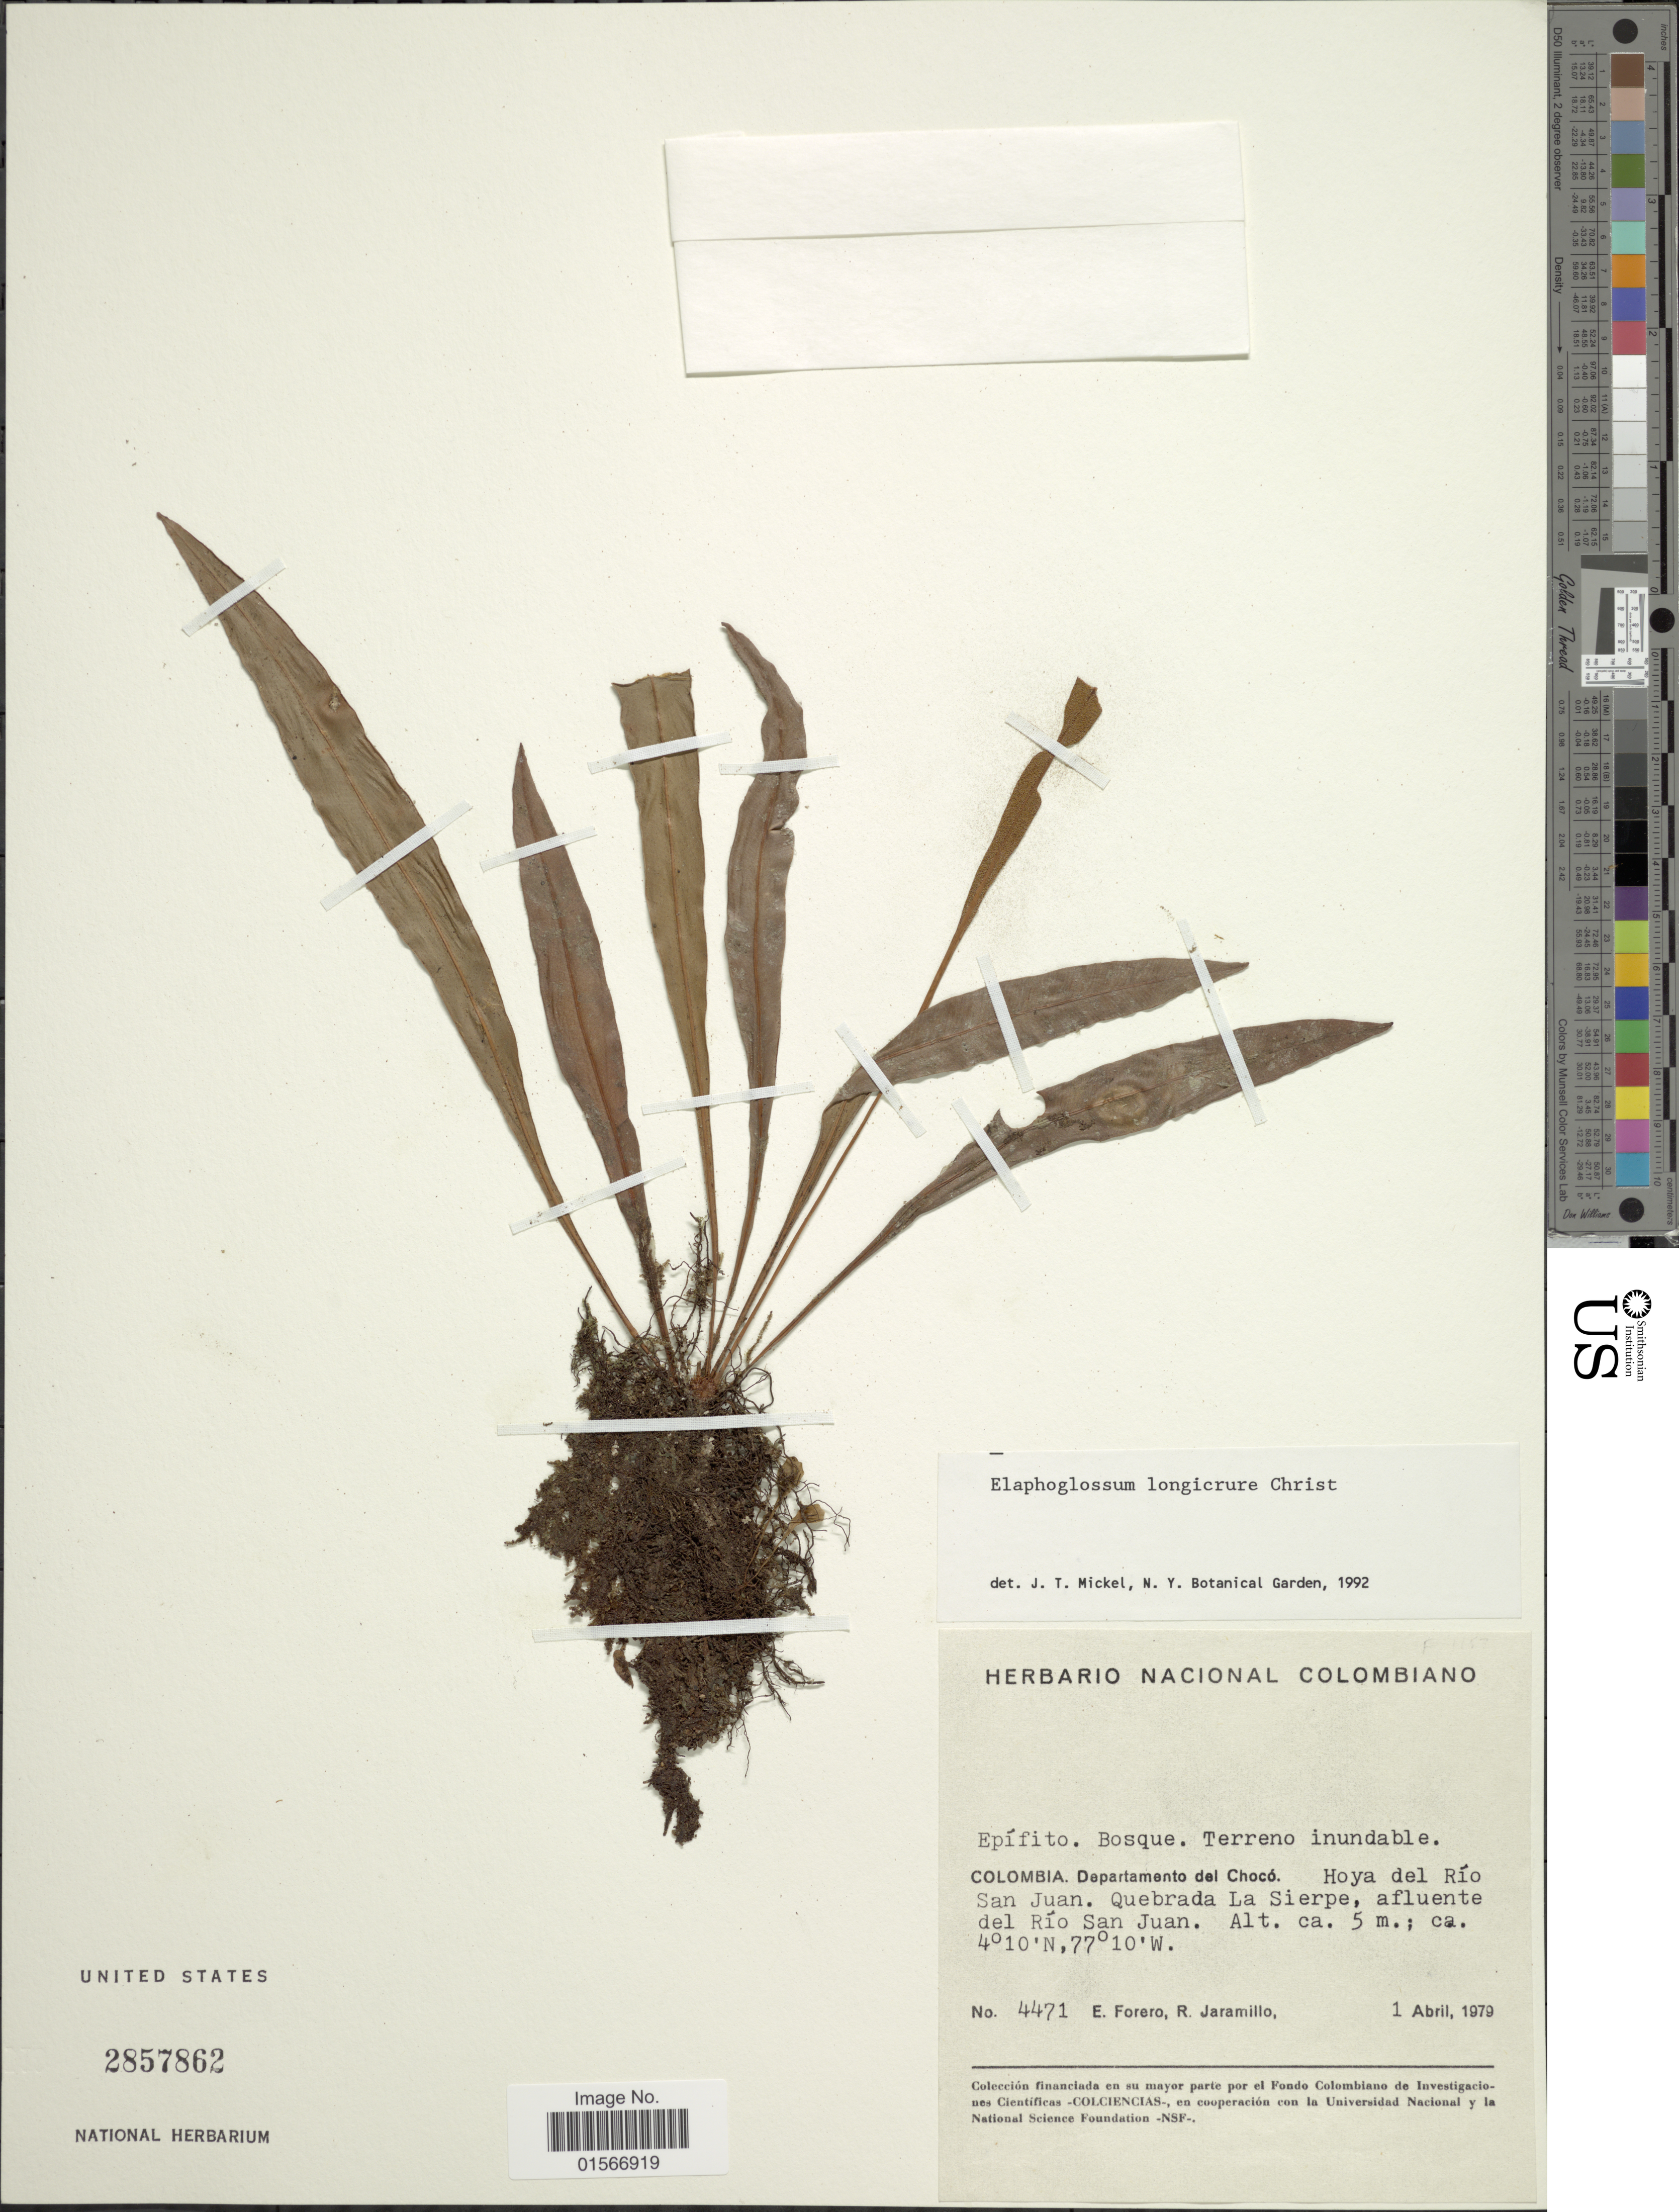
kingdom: Plantae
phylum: Tracheophyta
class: Polypodiopsida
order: Polypodiales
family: Dryopteridaceae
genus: Elaphoglossum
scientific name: Elaphoglossum longicrure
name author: Christ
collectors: E. Forero & R. Jaramillo M.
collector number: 4471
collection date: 1979-04-01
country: Colombia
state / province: Chocó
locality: Department del Chocó. Hoya del Río San Juan. Quebrada La Sierpe, afluente del Río San Juan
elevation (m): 5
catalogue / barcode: US 2857862